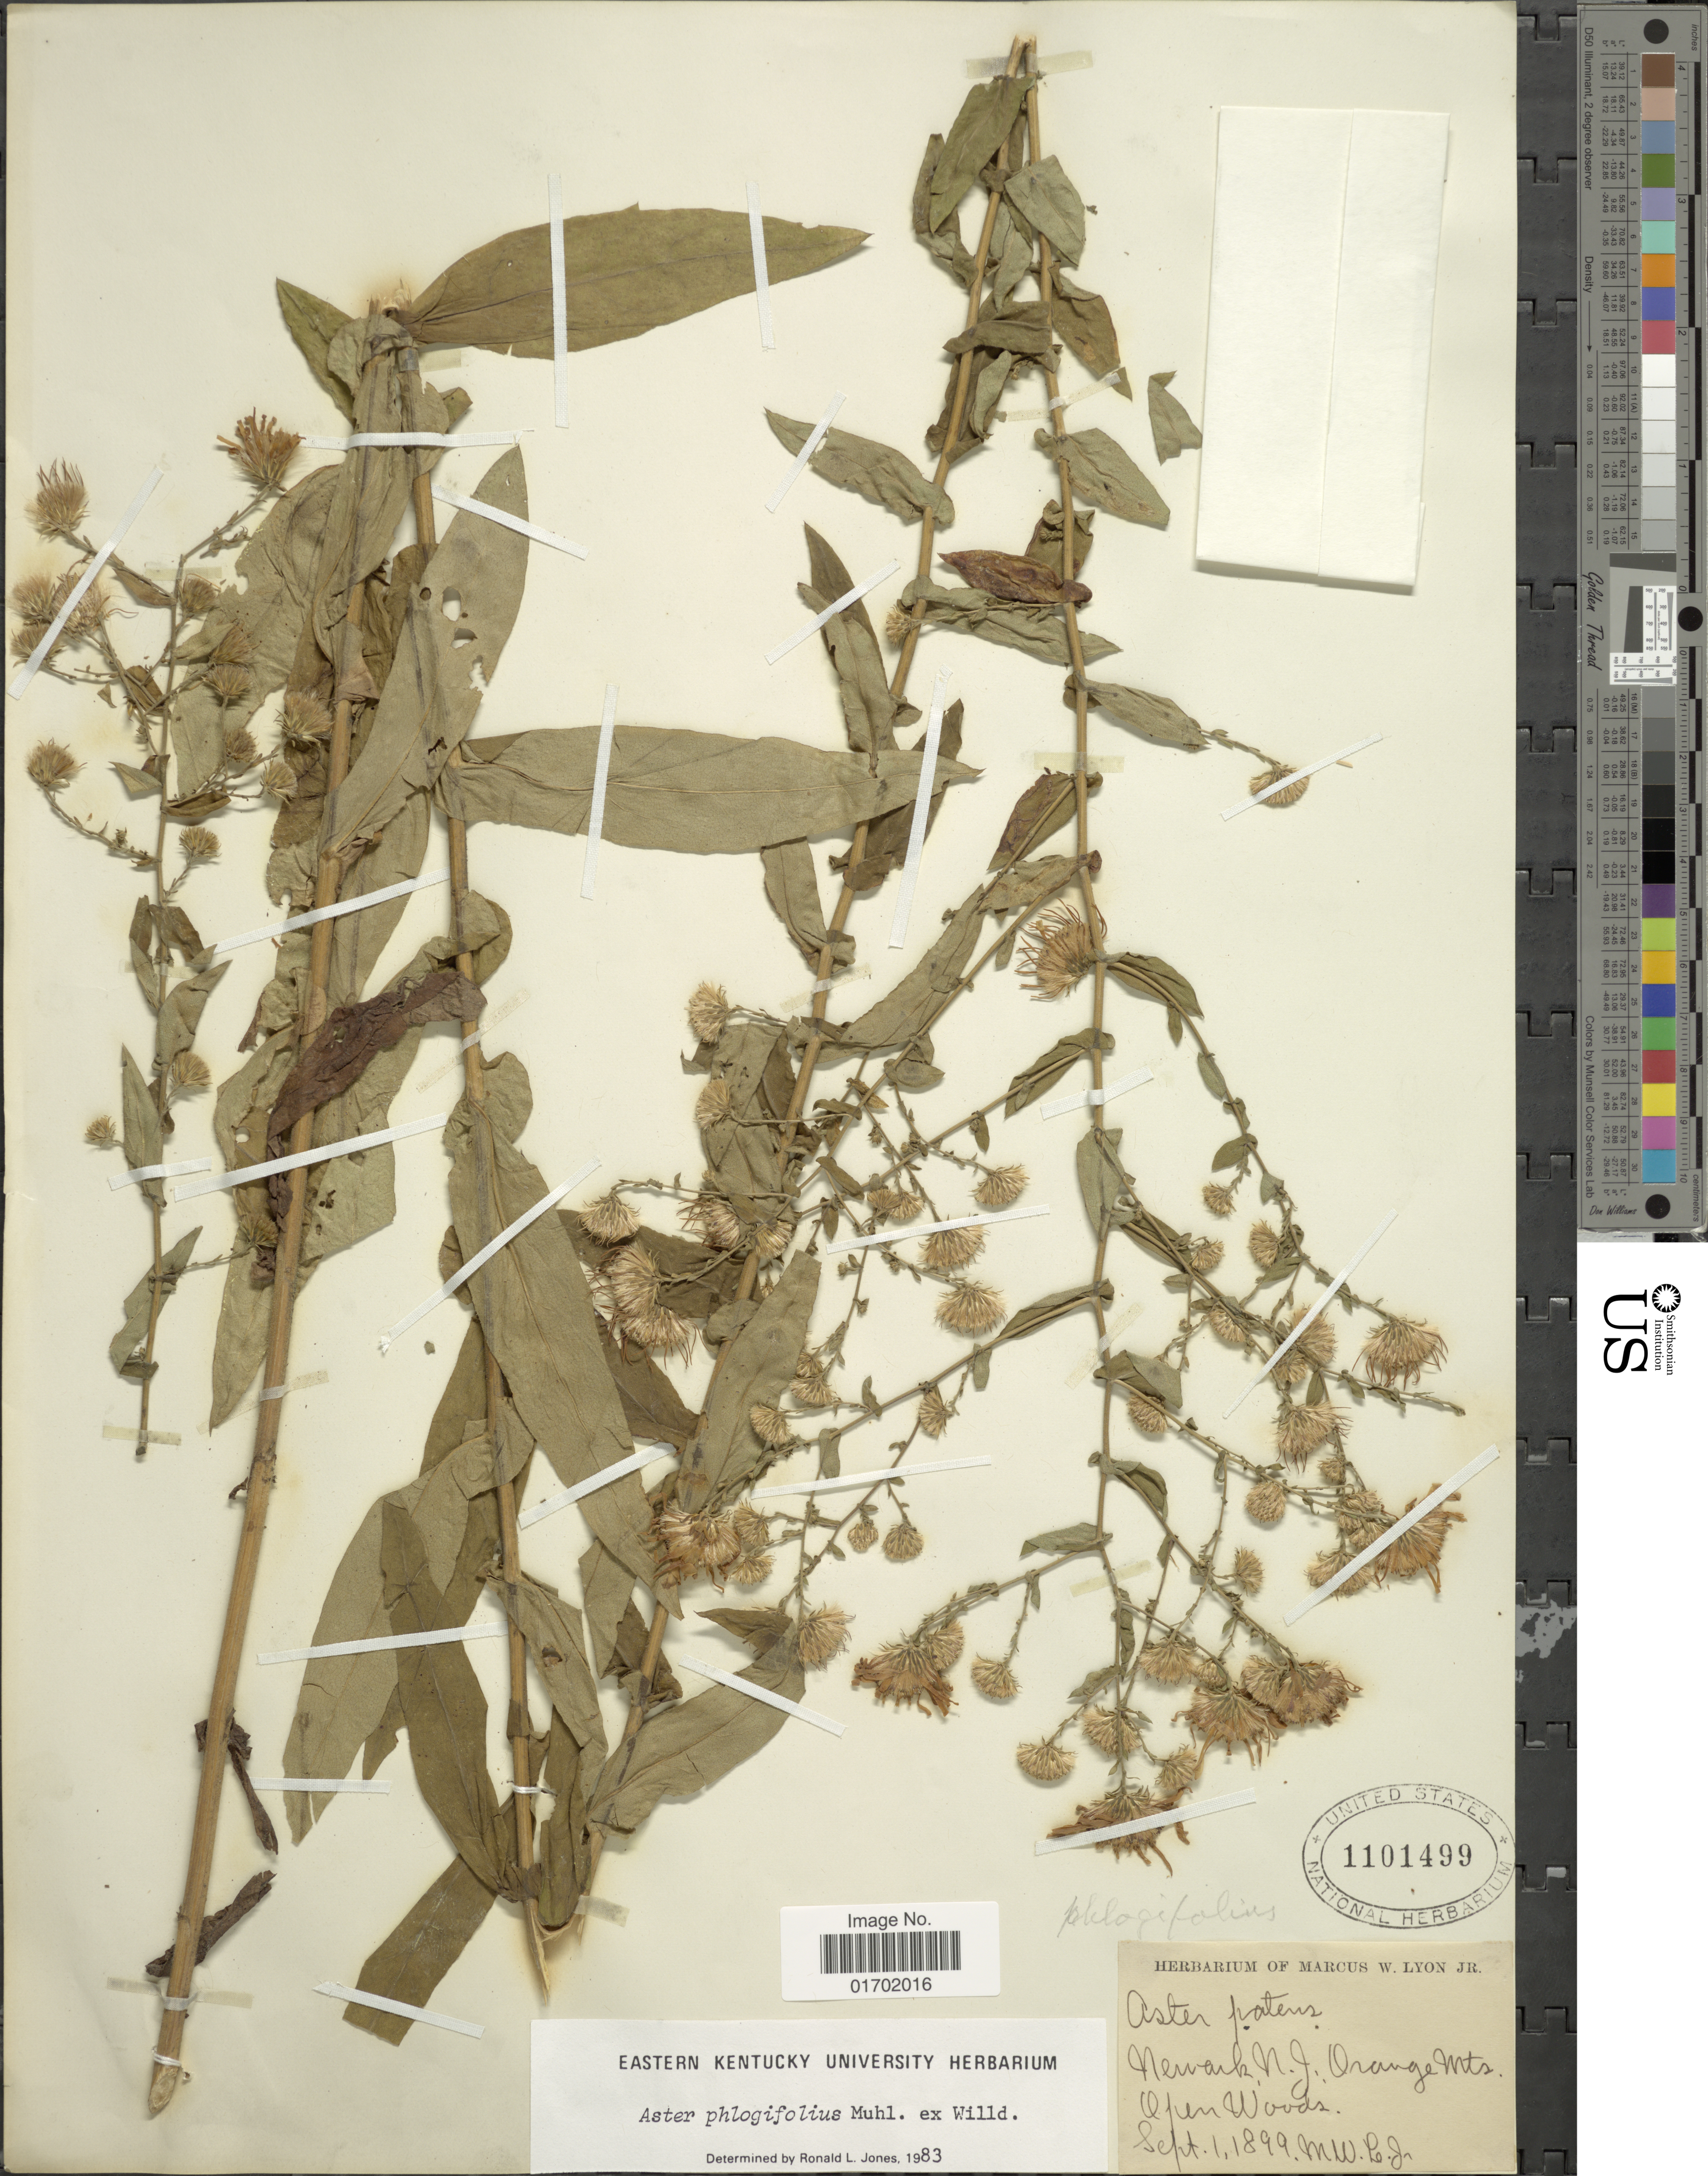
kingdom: Plantae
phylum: Tracheophyta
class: Magnoliopsida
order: Asterales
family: Asteraceae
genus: Symphyotrichum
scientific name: Symphyotrichum phlogifolium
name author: (Muhl. ex Willd.) G.L. Nesom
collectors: M. Lyon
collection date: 1899-09-01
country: United States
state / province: New Jersey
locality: Newark, N. J., Orange Mts.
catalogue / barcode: US 1101499